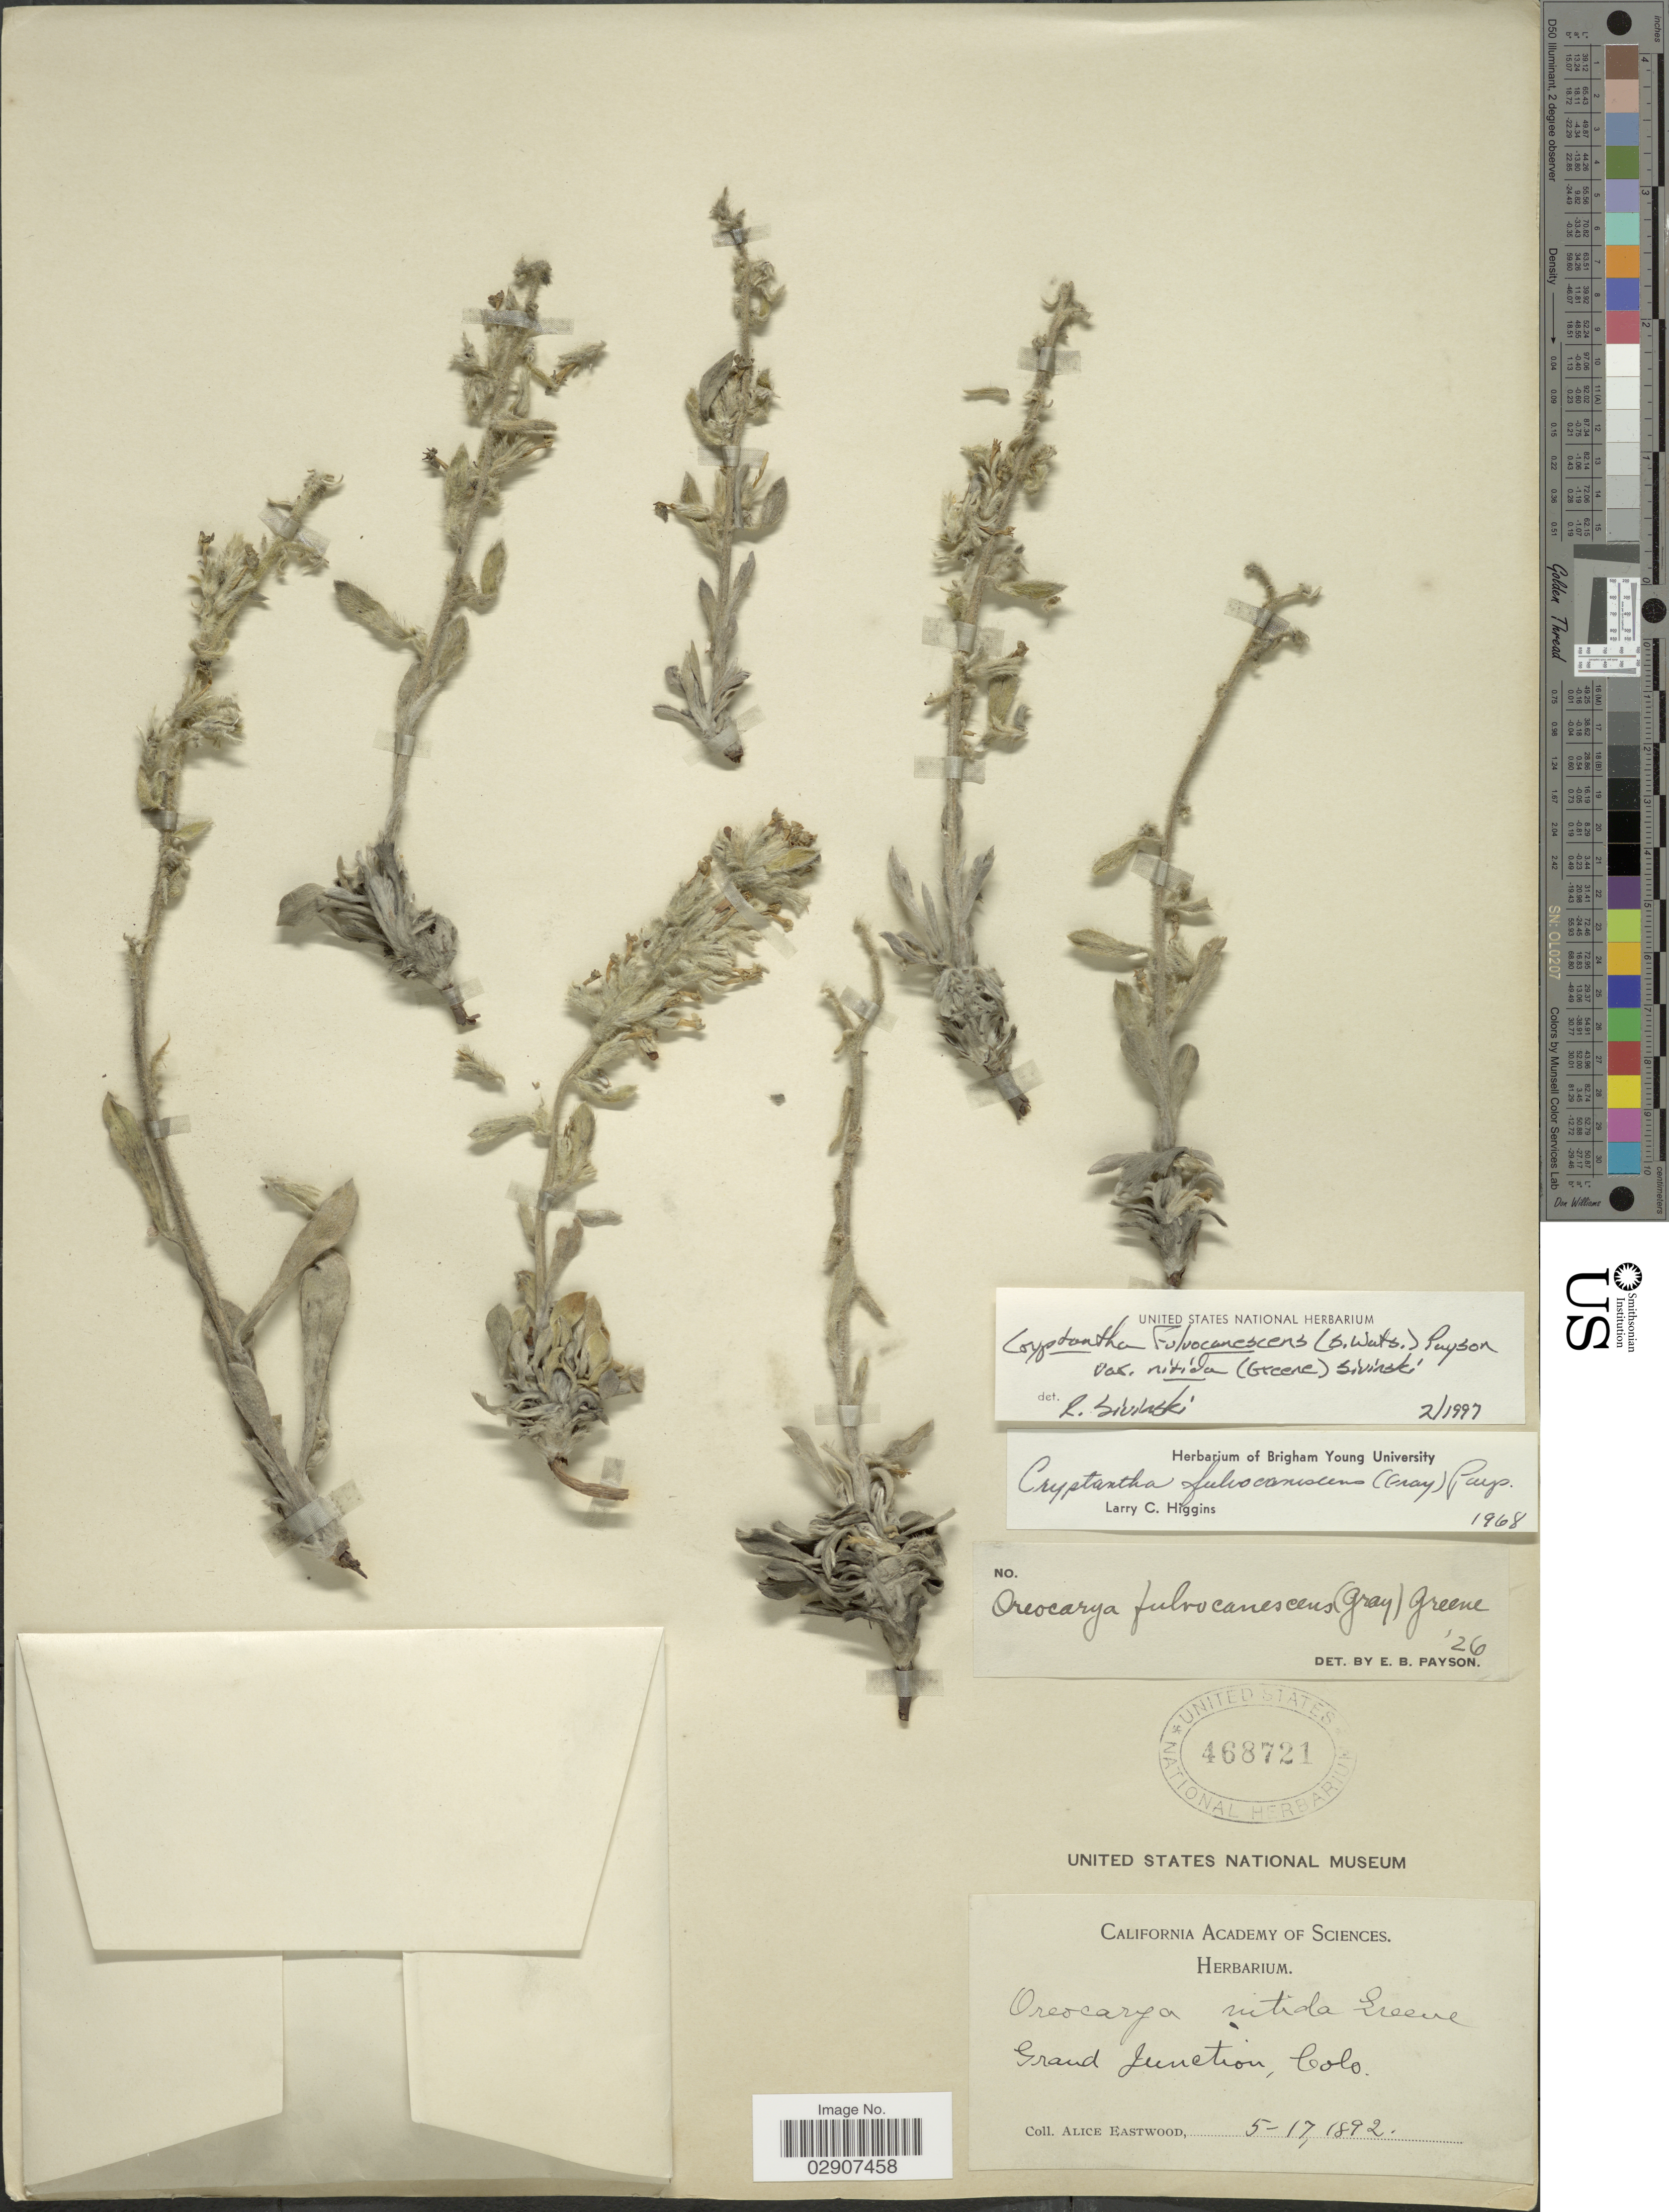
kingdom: Plantae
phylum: Tracheophyta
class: Magnoliopsida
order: Boraginales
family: Boraginaceae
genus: Cryptantha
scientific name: Cryptantha fulvocanescens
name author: (S. Watson) Payson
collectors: A. Eastwood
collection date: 1892-05-17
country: United States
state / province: Colorado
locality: Grand Junction, Colo.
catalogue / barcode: US 468721